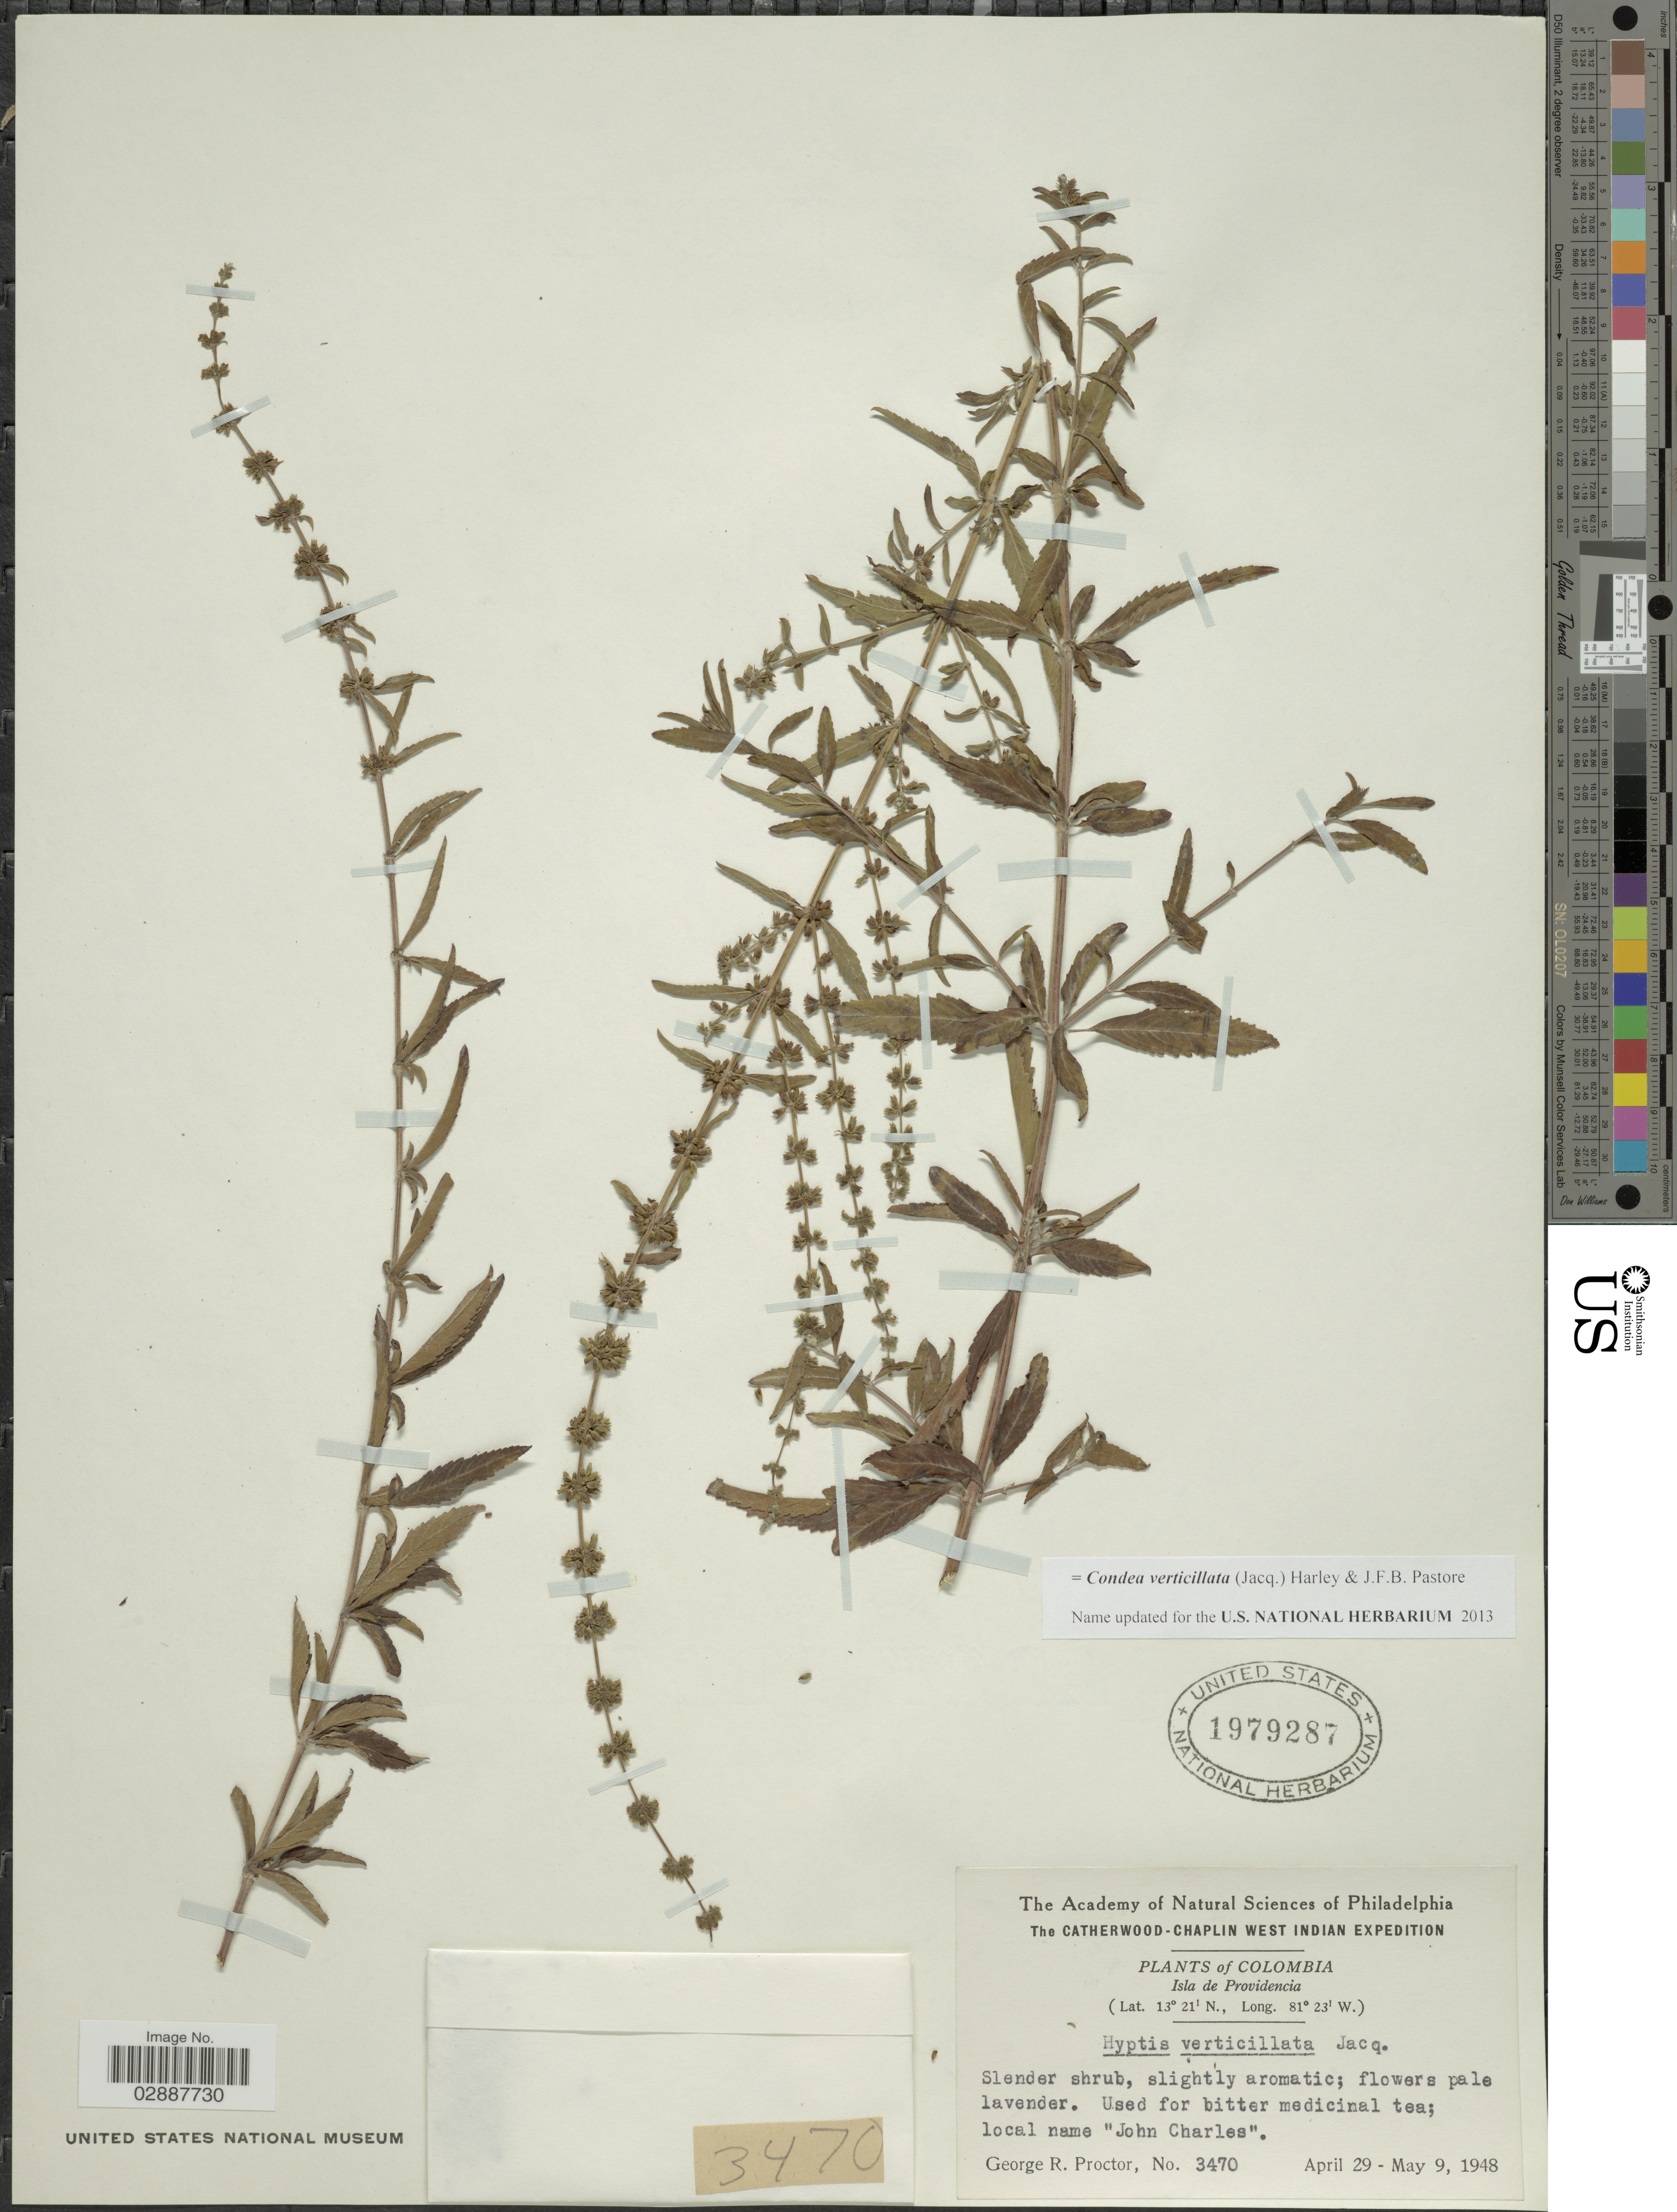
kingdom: Plantae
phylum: Tracheophyta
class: Magnoliopsida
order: Lamiales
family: Lamiaceae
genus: Condea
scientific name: Condea verticillata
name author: (Jacq.) Harley & J.F.B. Pastore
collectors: G. Proctor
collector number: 3470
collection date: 1948-04-29/1948-05-09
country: Colombia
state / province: San Andres y Providencia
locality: Isla de Providencia.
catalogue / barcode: US 1979287